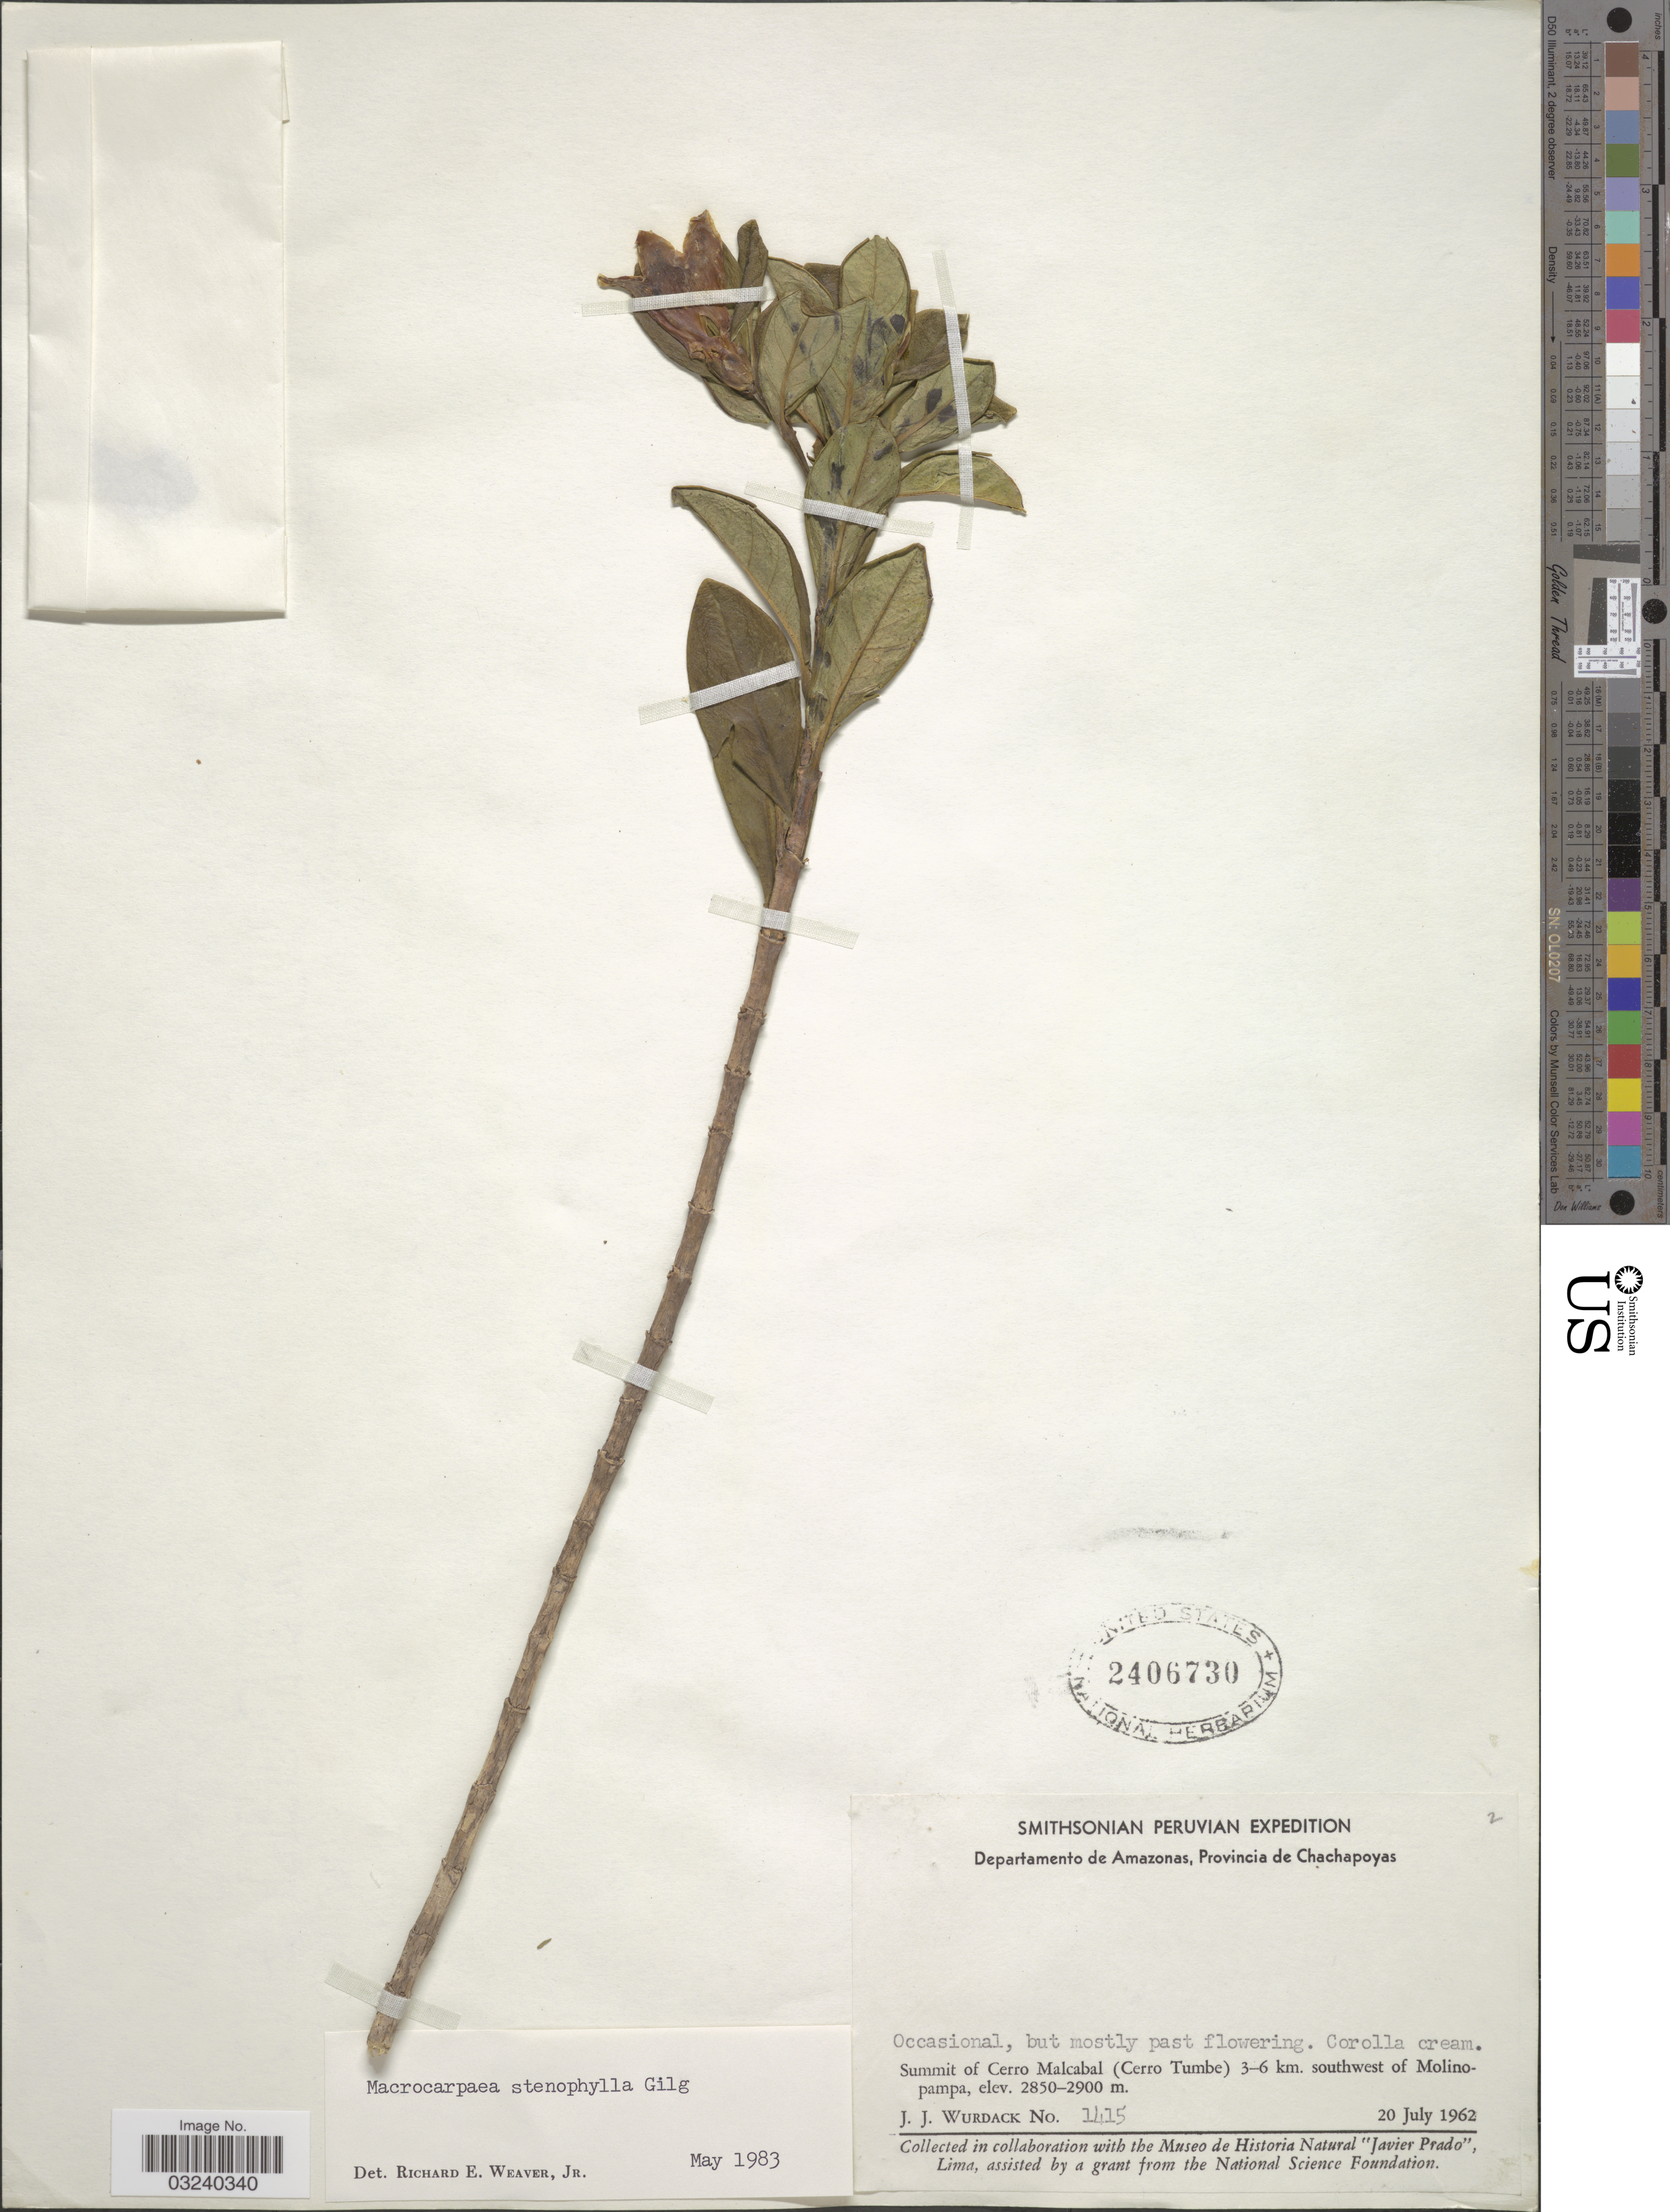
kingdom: Plantae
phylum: Tracheophyta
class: Magnoliopsida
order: Gentianales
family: Gentianaceae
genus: Macrocarpaea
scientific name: Macrocarpaea stenophylla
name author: Gilg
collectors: J. J. Wurdack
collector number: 1415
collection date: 1962-07-20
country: Peru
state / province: Amazonas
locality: Departamento de Amazonas, Provincia de Chachapoyas. Summit of Cerro Malcabal (Cerro Tumbe) 3-6 km. southwest of Molinopampa.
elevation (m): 2850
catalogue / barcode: US 2406730